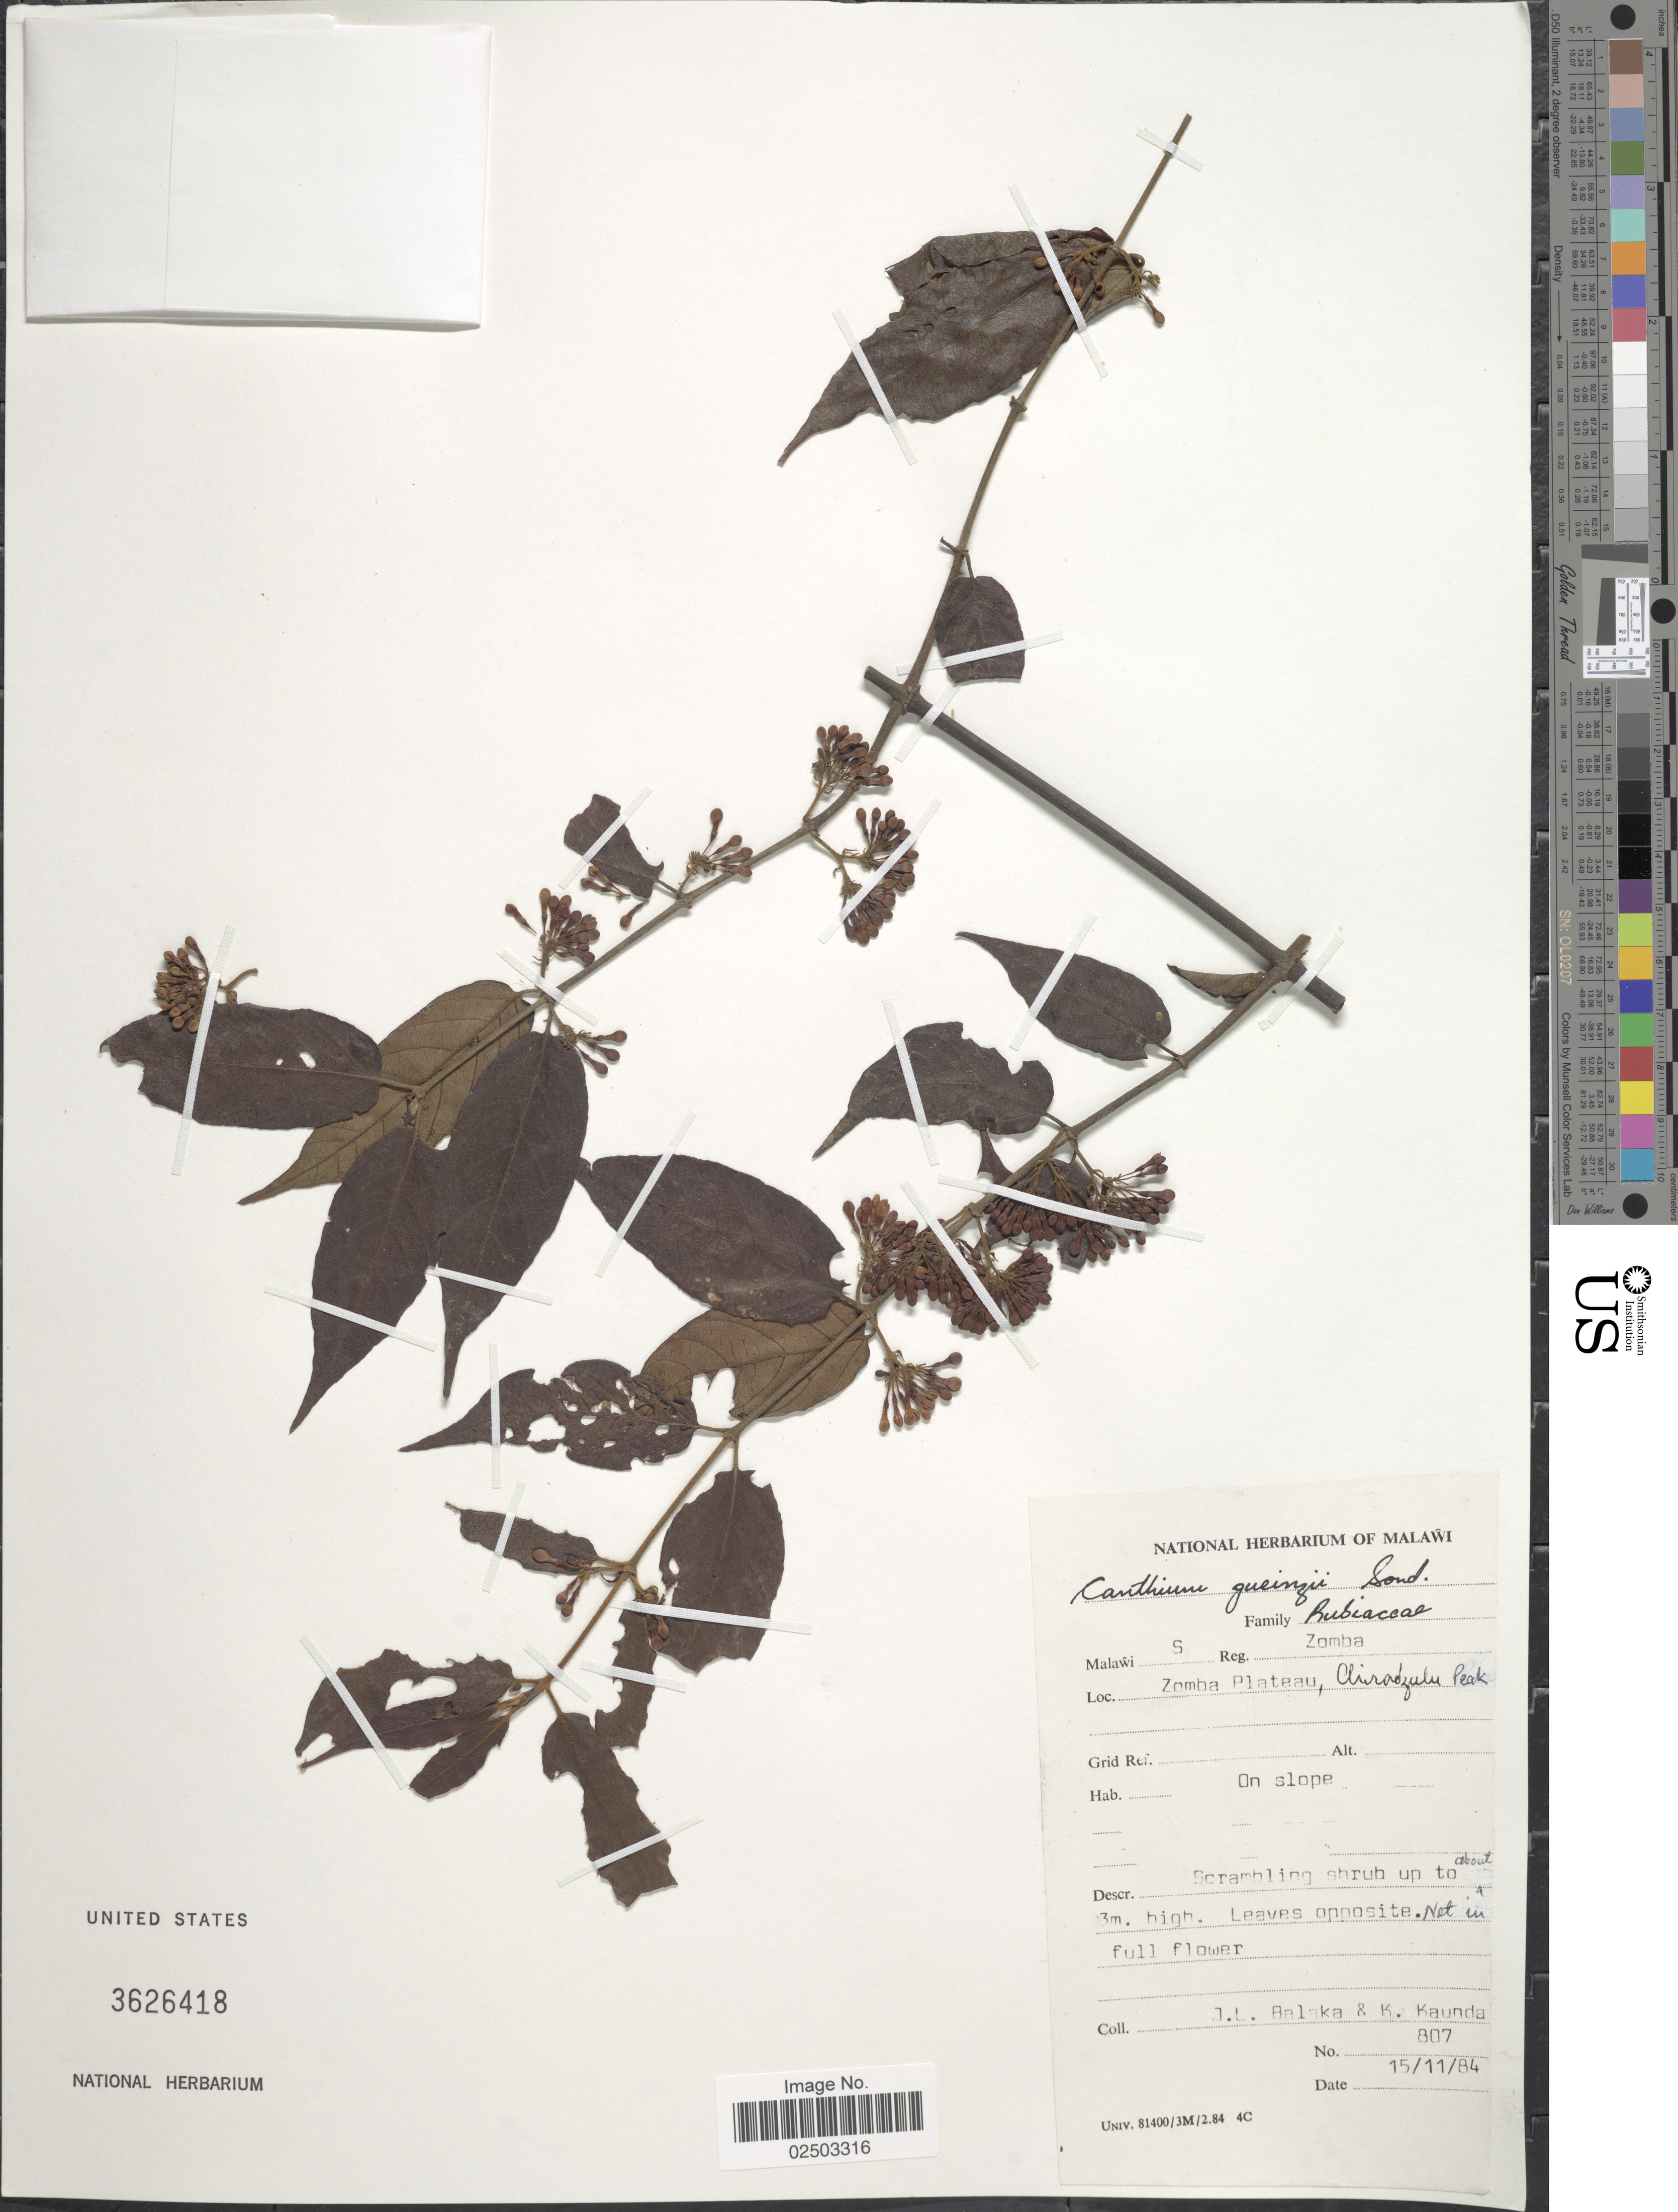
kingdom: Plantae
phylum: Tracheophyta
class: Magnoliopsida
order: Gentianales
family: Rubiaceae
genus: Canthium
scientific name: Canthium gueinzii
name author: Sond.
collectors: J. Balaka & K. Kaunda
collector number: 807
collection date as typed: Transcribed d/m/y: 15/11/84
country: Malawi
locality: Reg. Zomba, Zomba Plateau, Chiradzulo Peak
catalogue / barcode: US 3626418